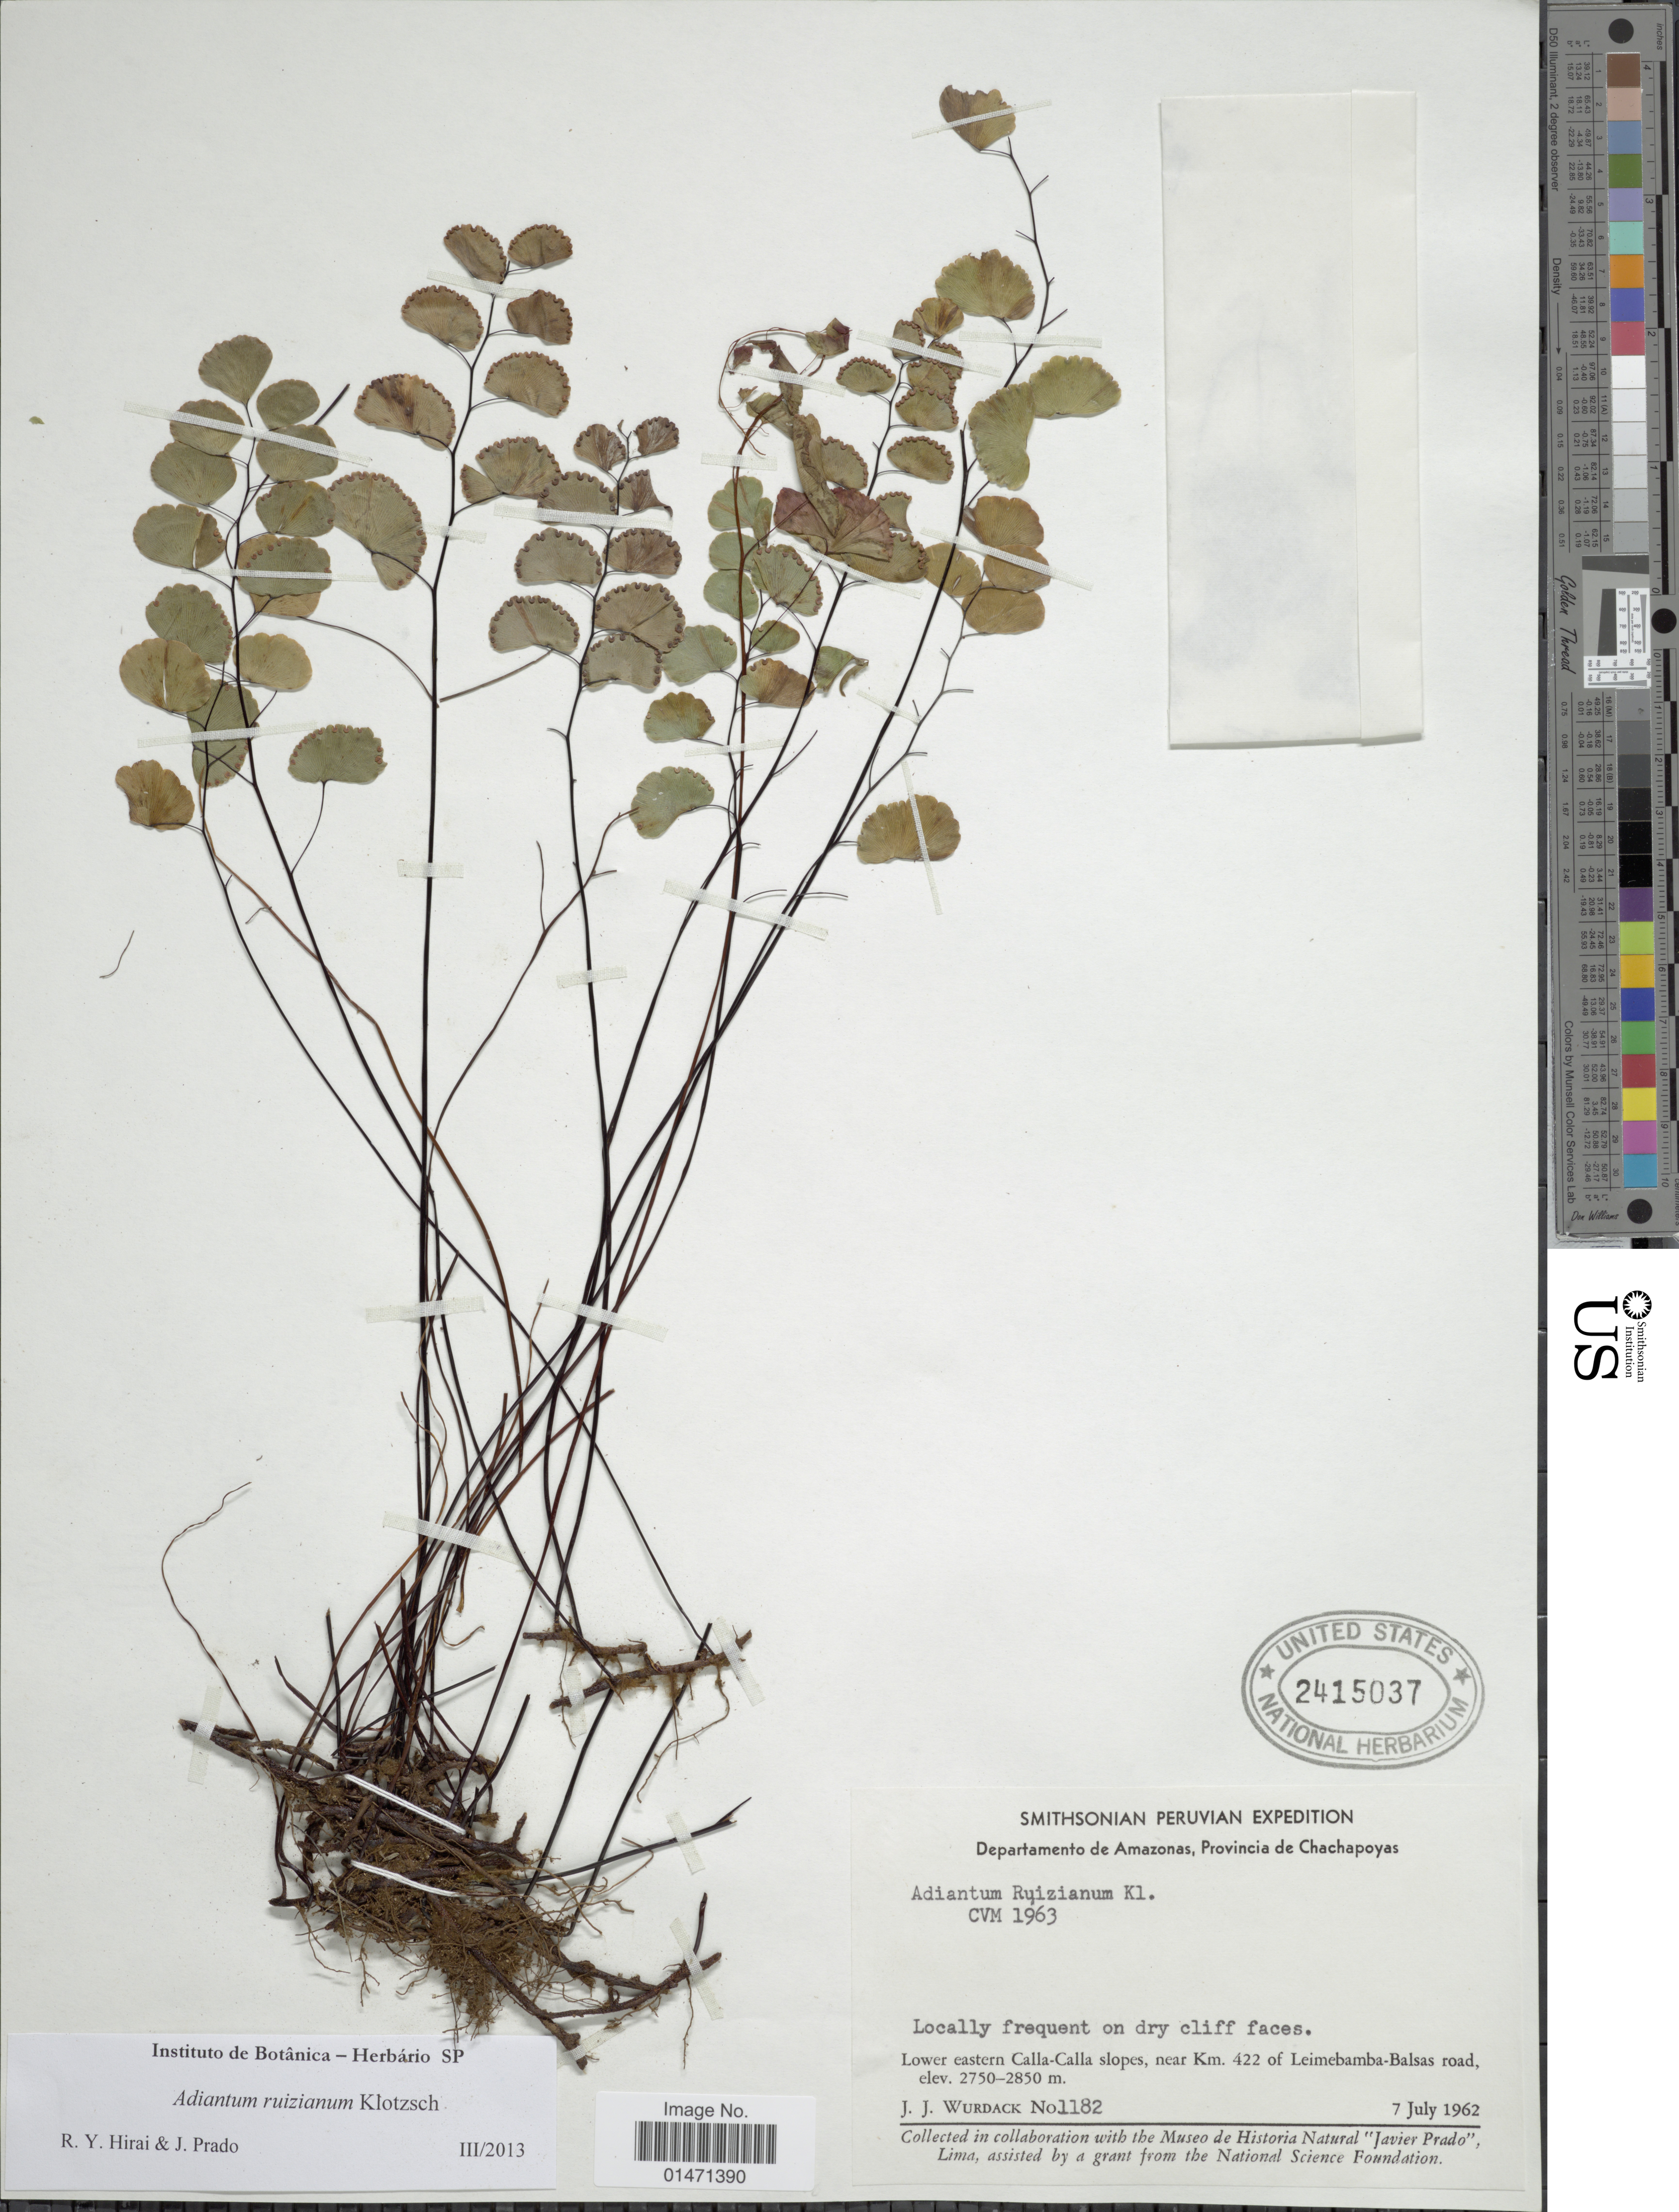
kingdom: Plantae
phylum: Tracheophyta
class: Polypodiopsida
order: Polypodiales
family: Pteridaceae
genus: Adiantum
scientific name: Adiantum ruizianum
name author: Klotzsch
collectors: J. J. Wurdack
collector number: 1182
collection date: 1962-07-07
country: Peru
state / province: Amazonas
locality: Departamento de Amazonas, Provincia de Chachapoyas, lower eastern Calla-Calla slopes, near km 422 of Leimebamba-Balsas road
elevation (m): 2750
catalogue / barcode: US 2415037